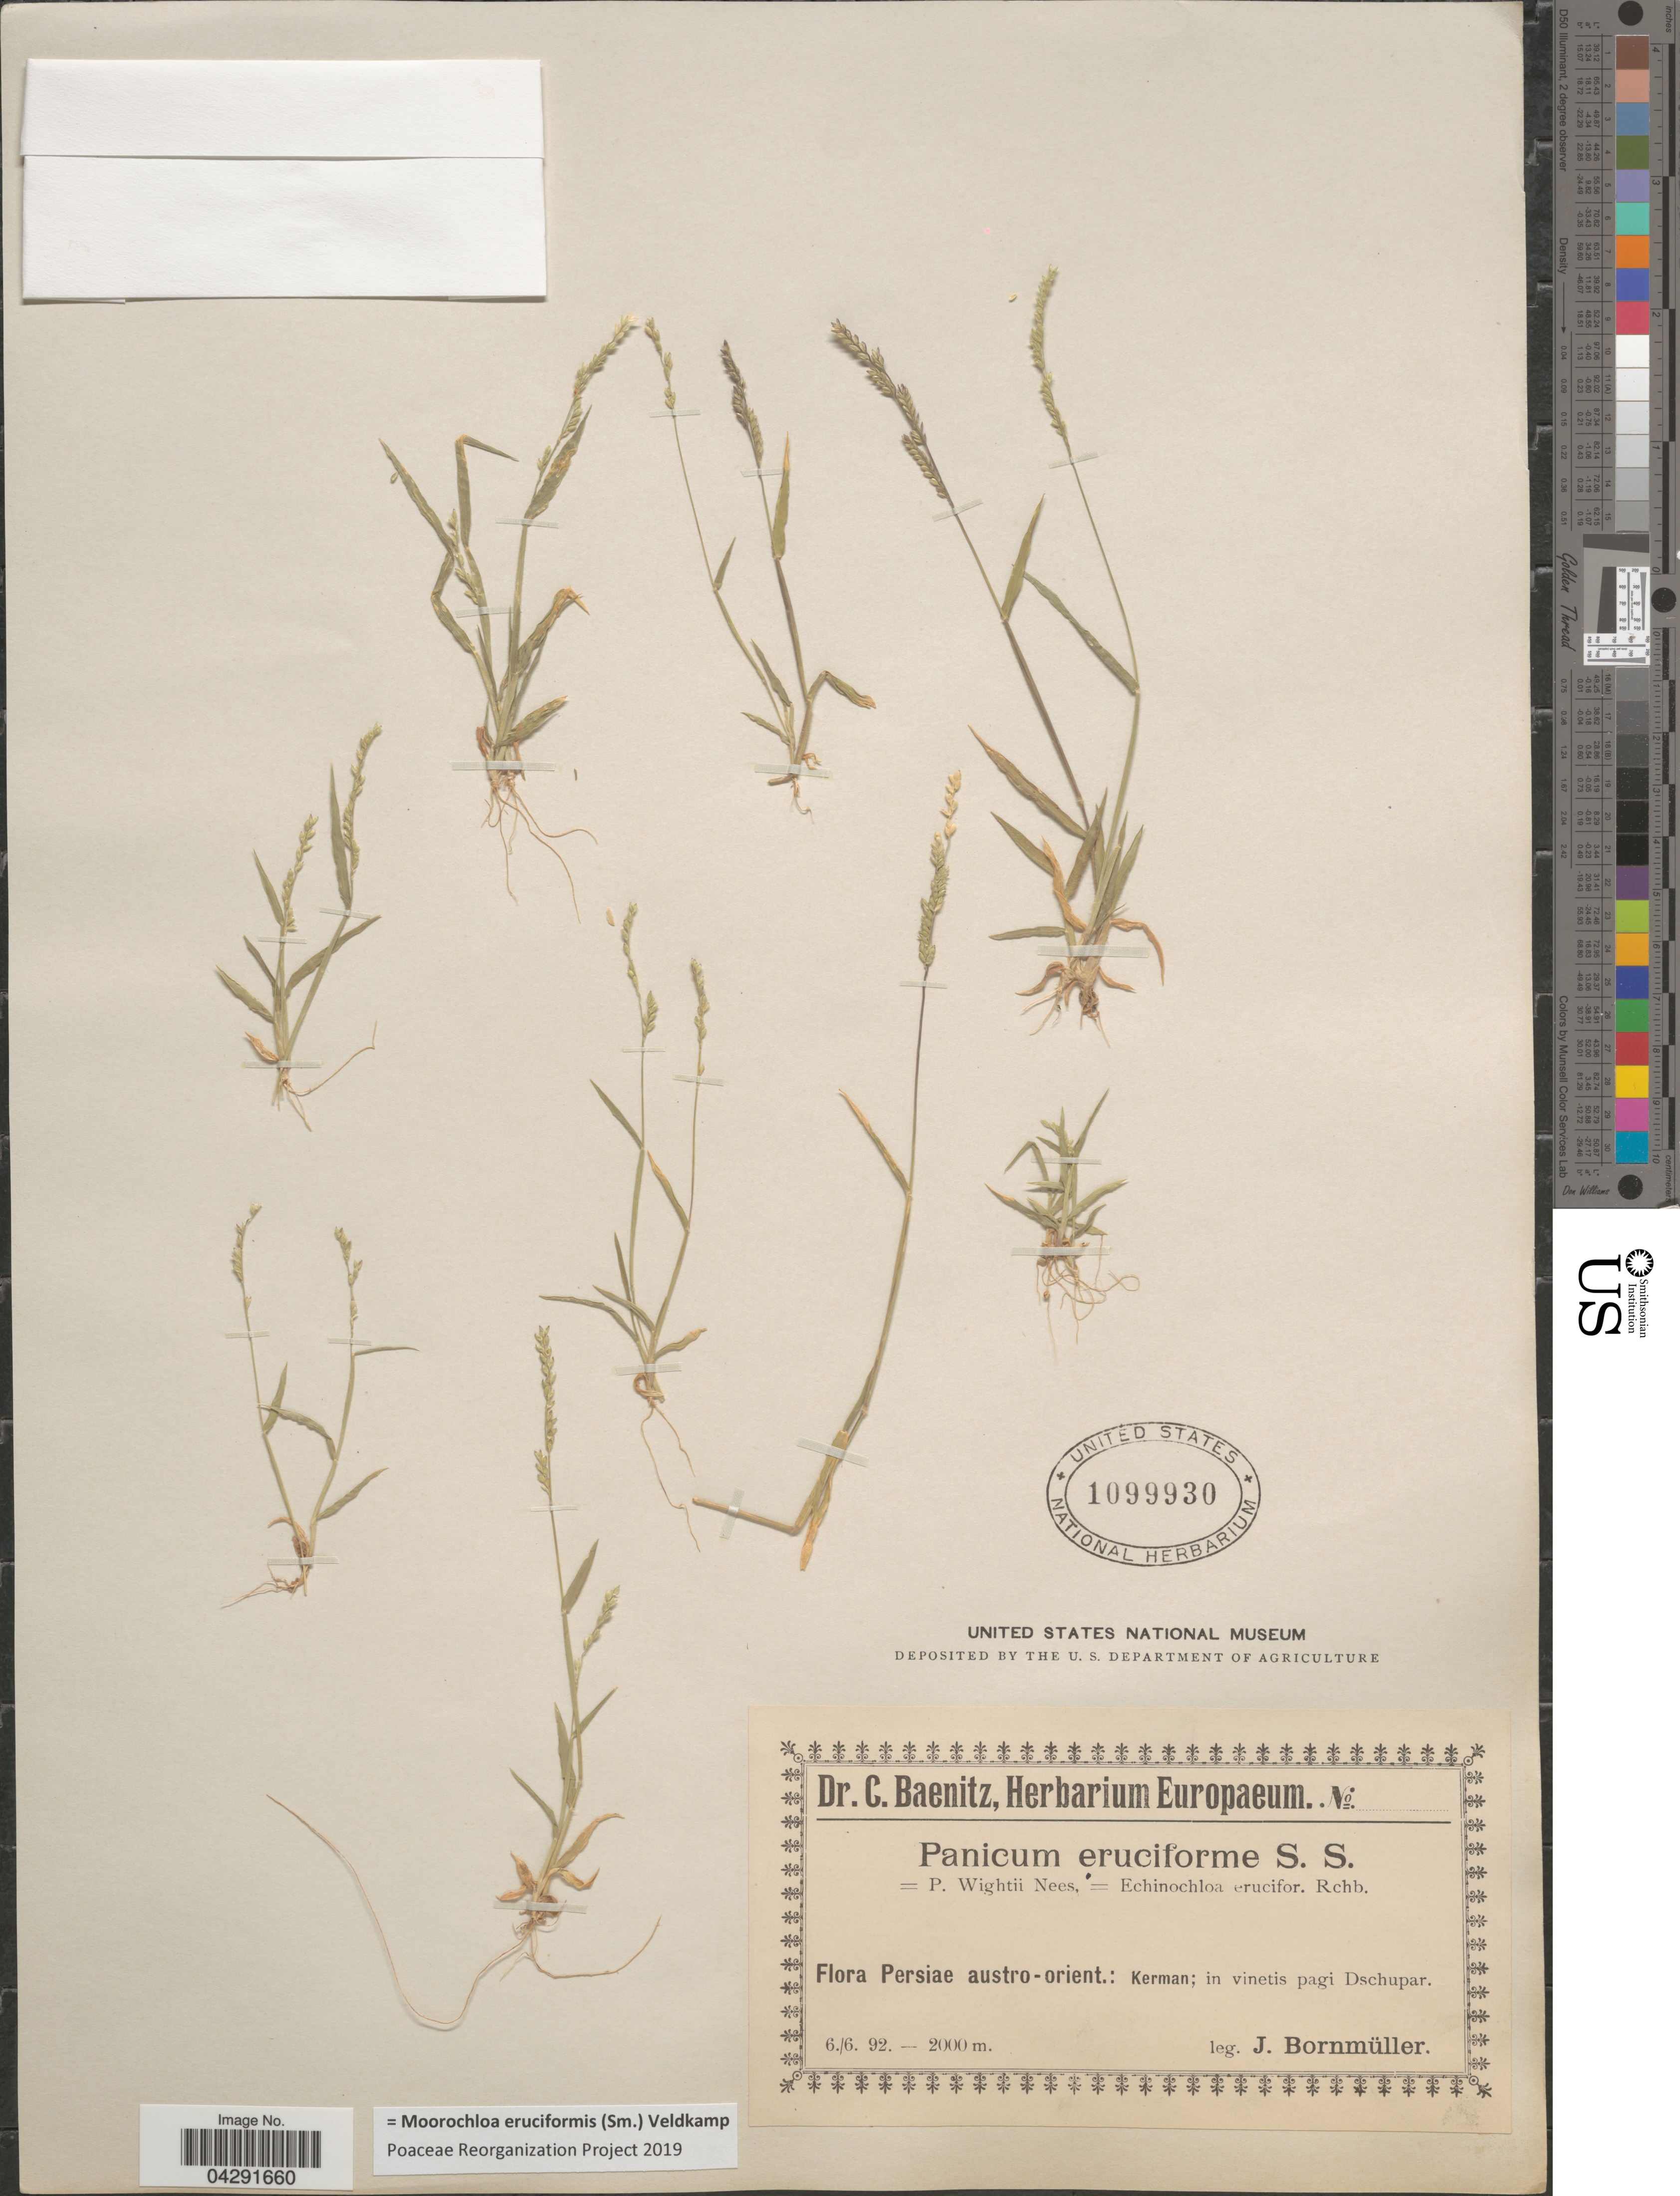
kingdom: Plantae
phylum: Tracheophyta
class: Liliopsida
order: Poales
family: Poaceae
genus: Moorochloa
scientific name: Moorochloa eruciformis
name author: (Sm.) Veldkamp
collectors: J. Bornmüller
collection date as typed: Transcribed d/m/y: 6/6/92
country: Iran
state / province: Kerman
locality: Persiae austro-orient.: Kerman; in vinetis pagi Dschupar.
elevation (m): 2000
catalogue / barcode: US 1099930